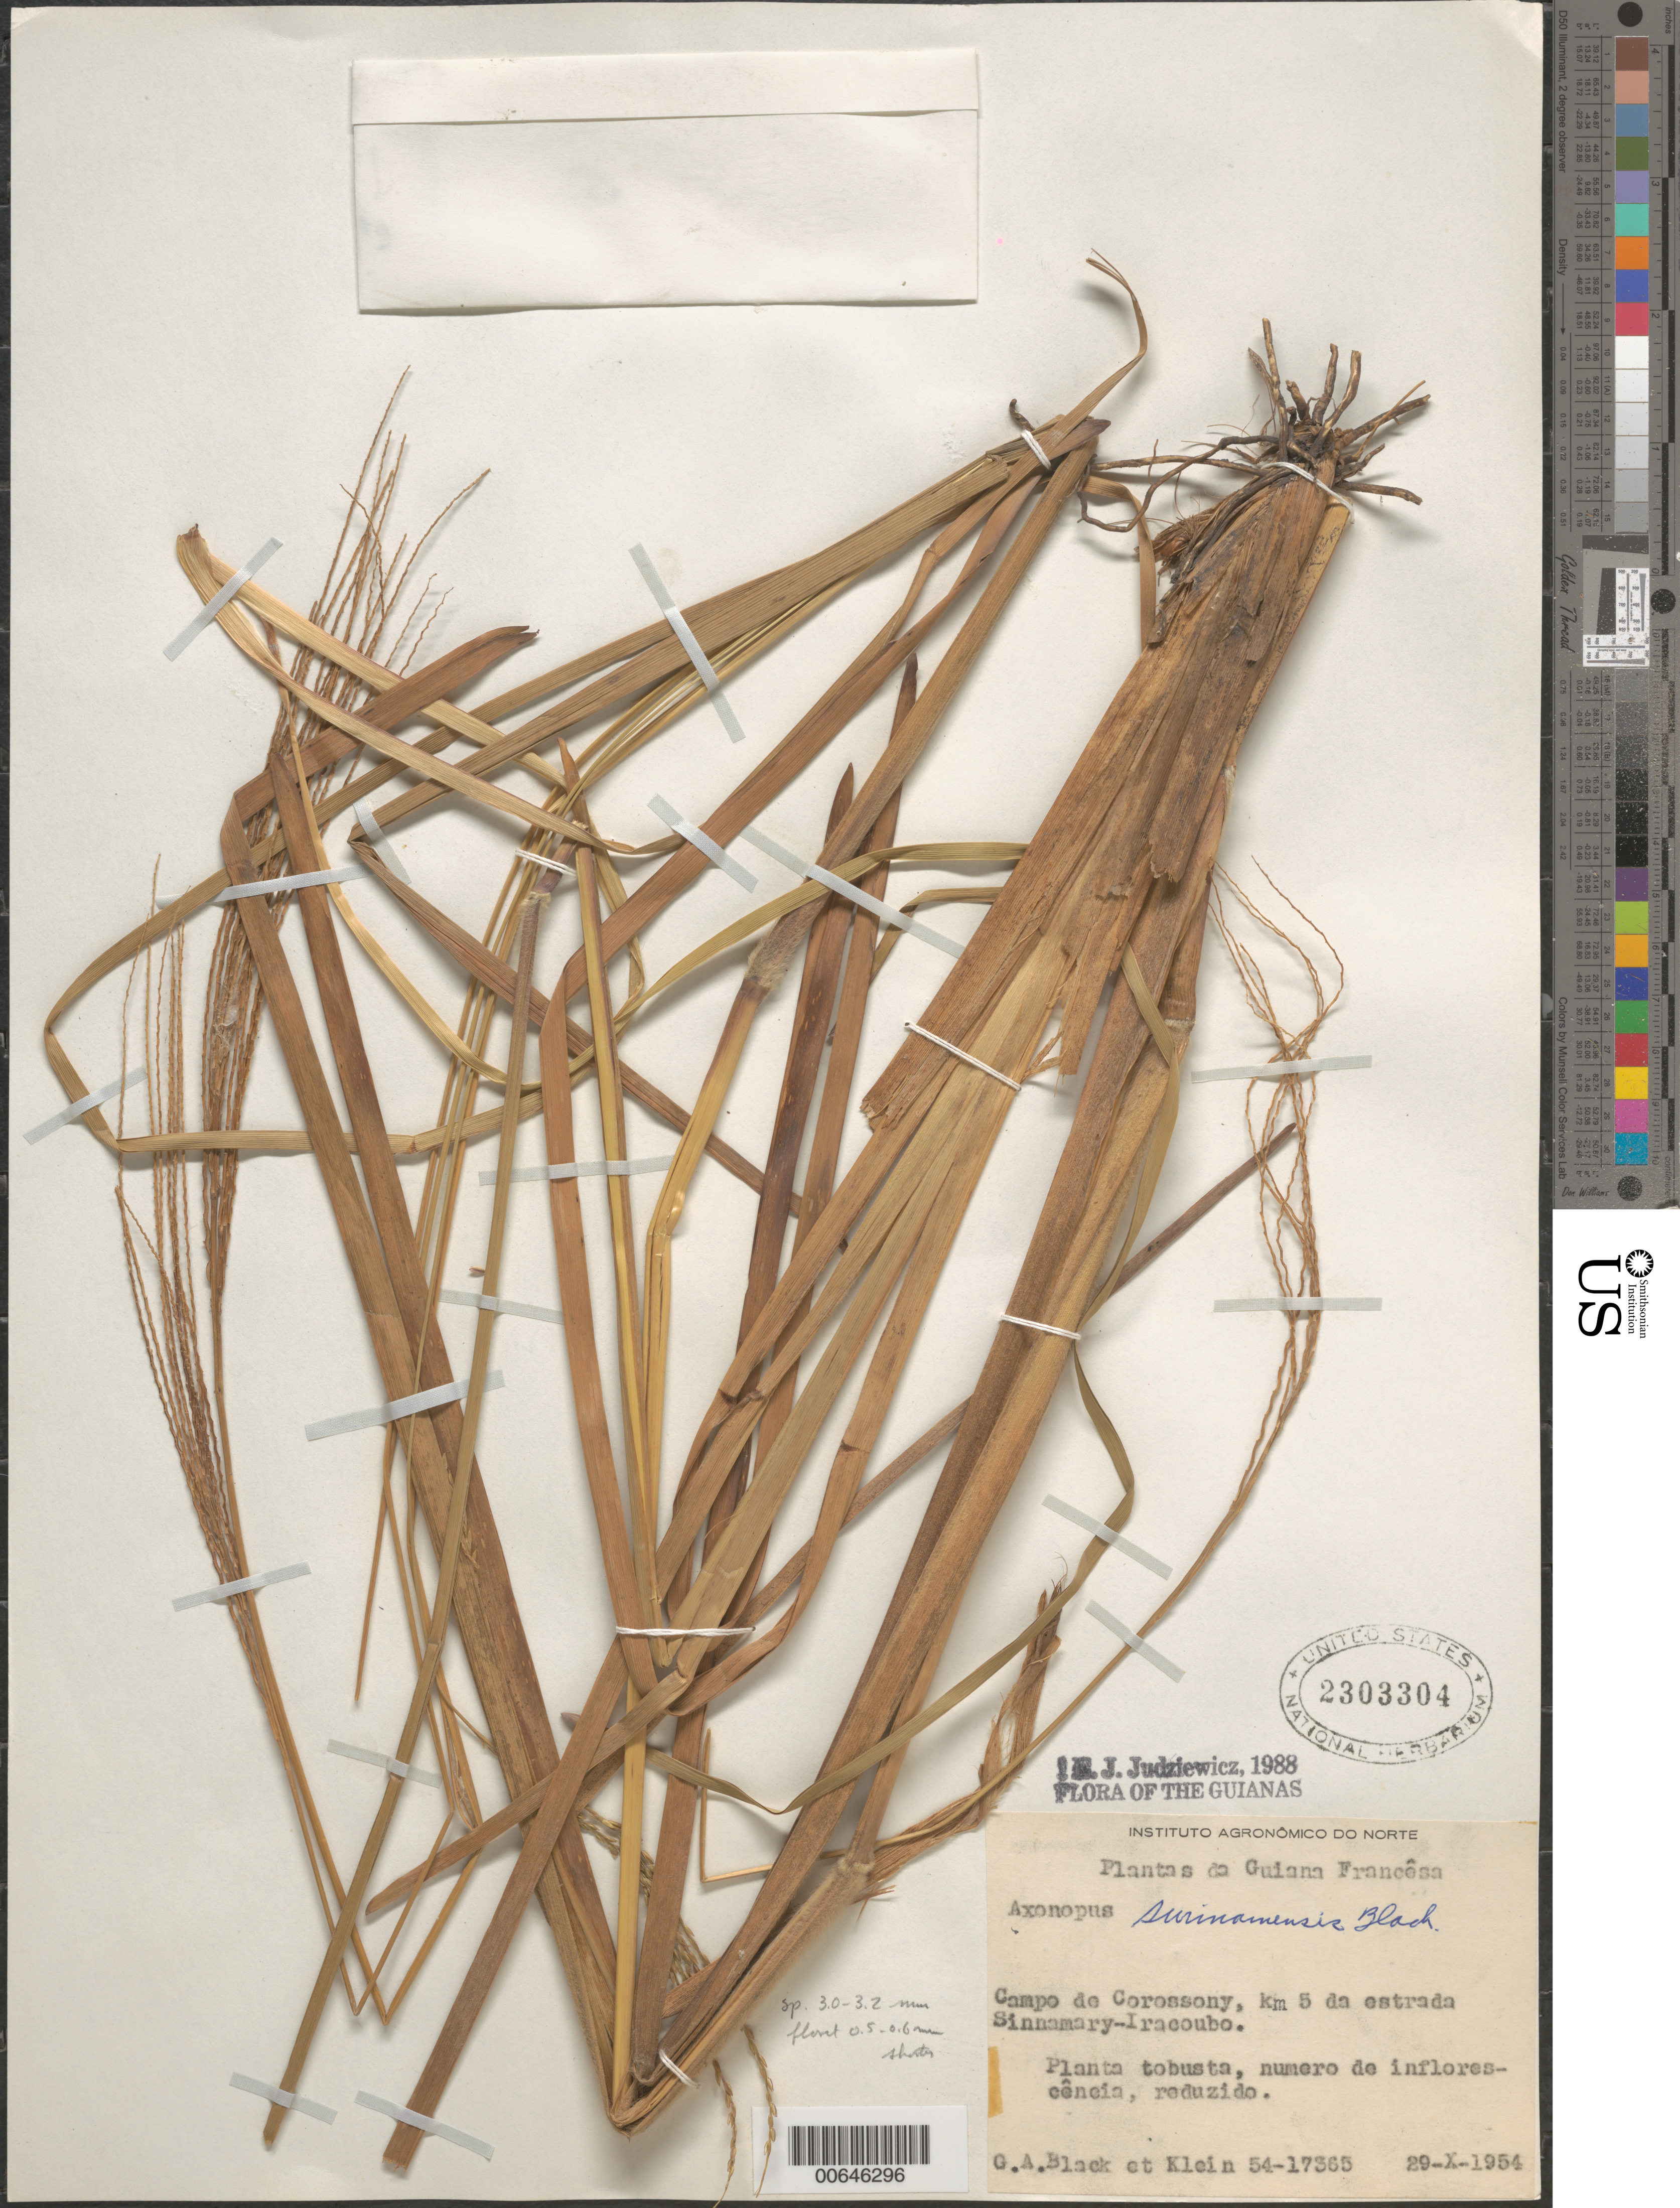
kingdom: Plantae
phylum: Tracheophyta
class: Liliopsida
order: Poales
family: Poaceae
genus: Axonopus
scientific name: Axonopus surinamensis var. surinamensis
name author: (Hochst. ex Steud.) Henr.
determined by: Judziewicz, E. J.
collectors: G. A. Black & Klein, --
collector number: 54 17365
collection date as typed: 29-Oct-54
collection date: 1954-10-29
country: French Guiana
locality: Campo de Corossony, km 5 da estrada Sinnamary-Iracoubo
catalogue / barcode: US 2303304